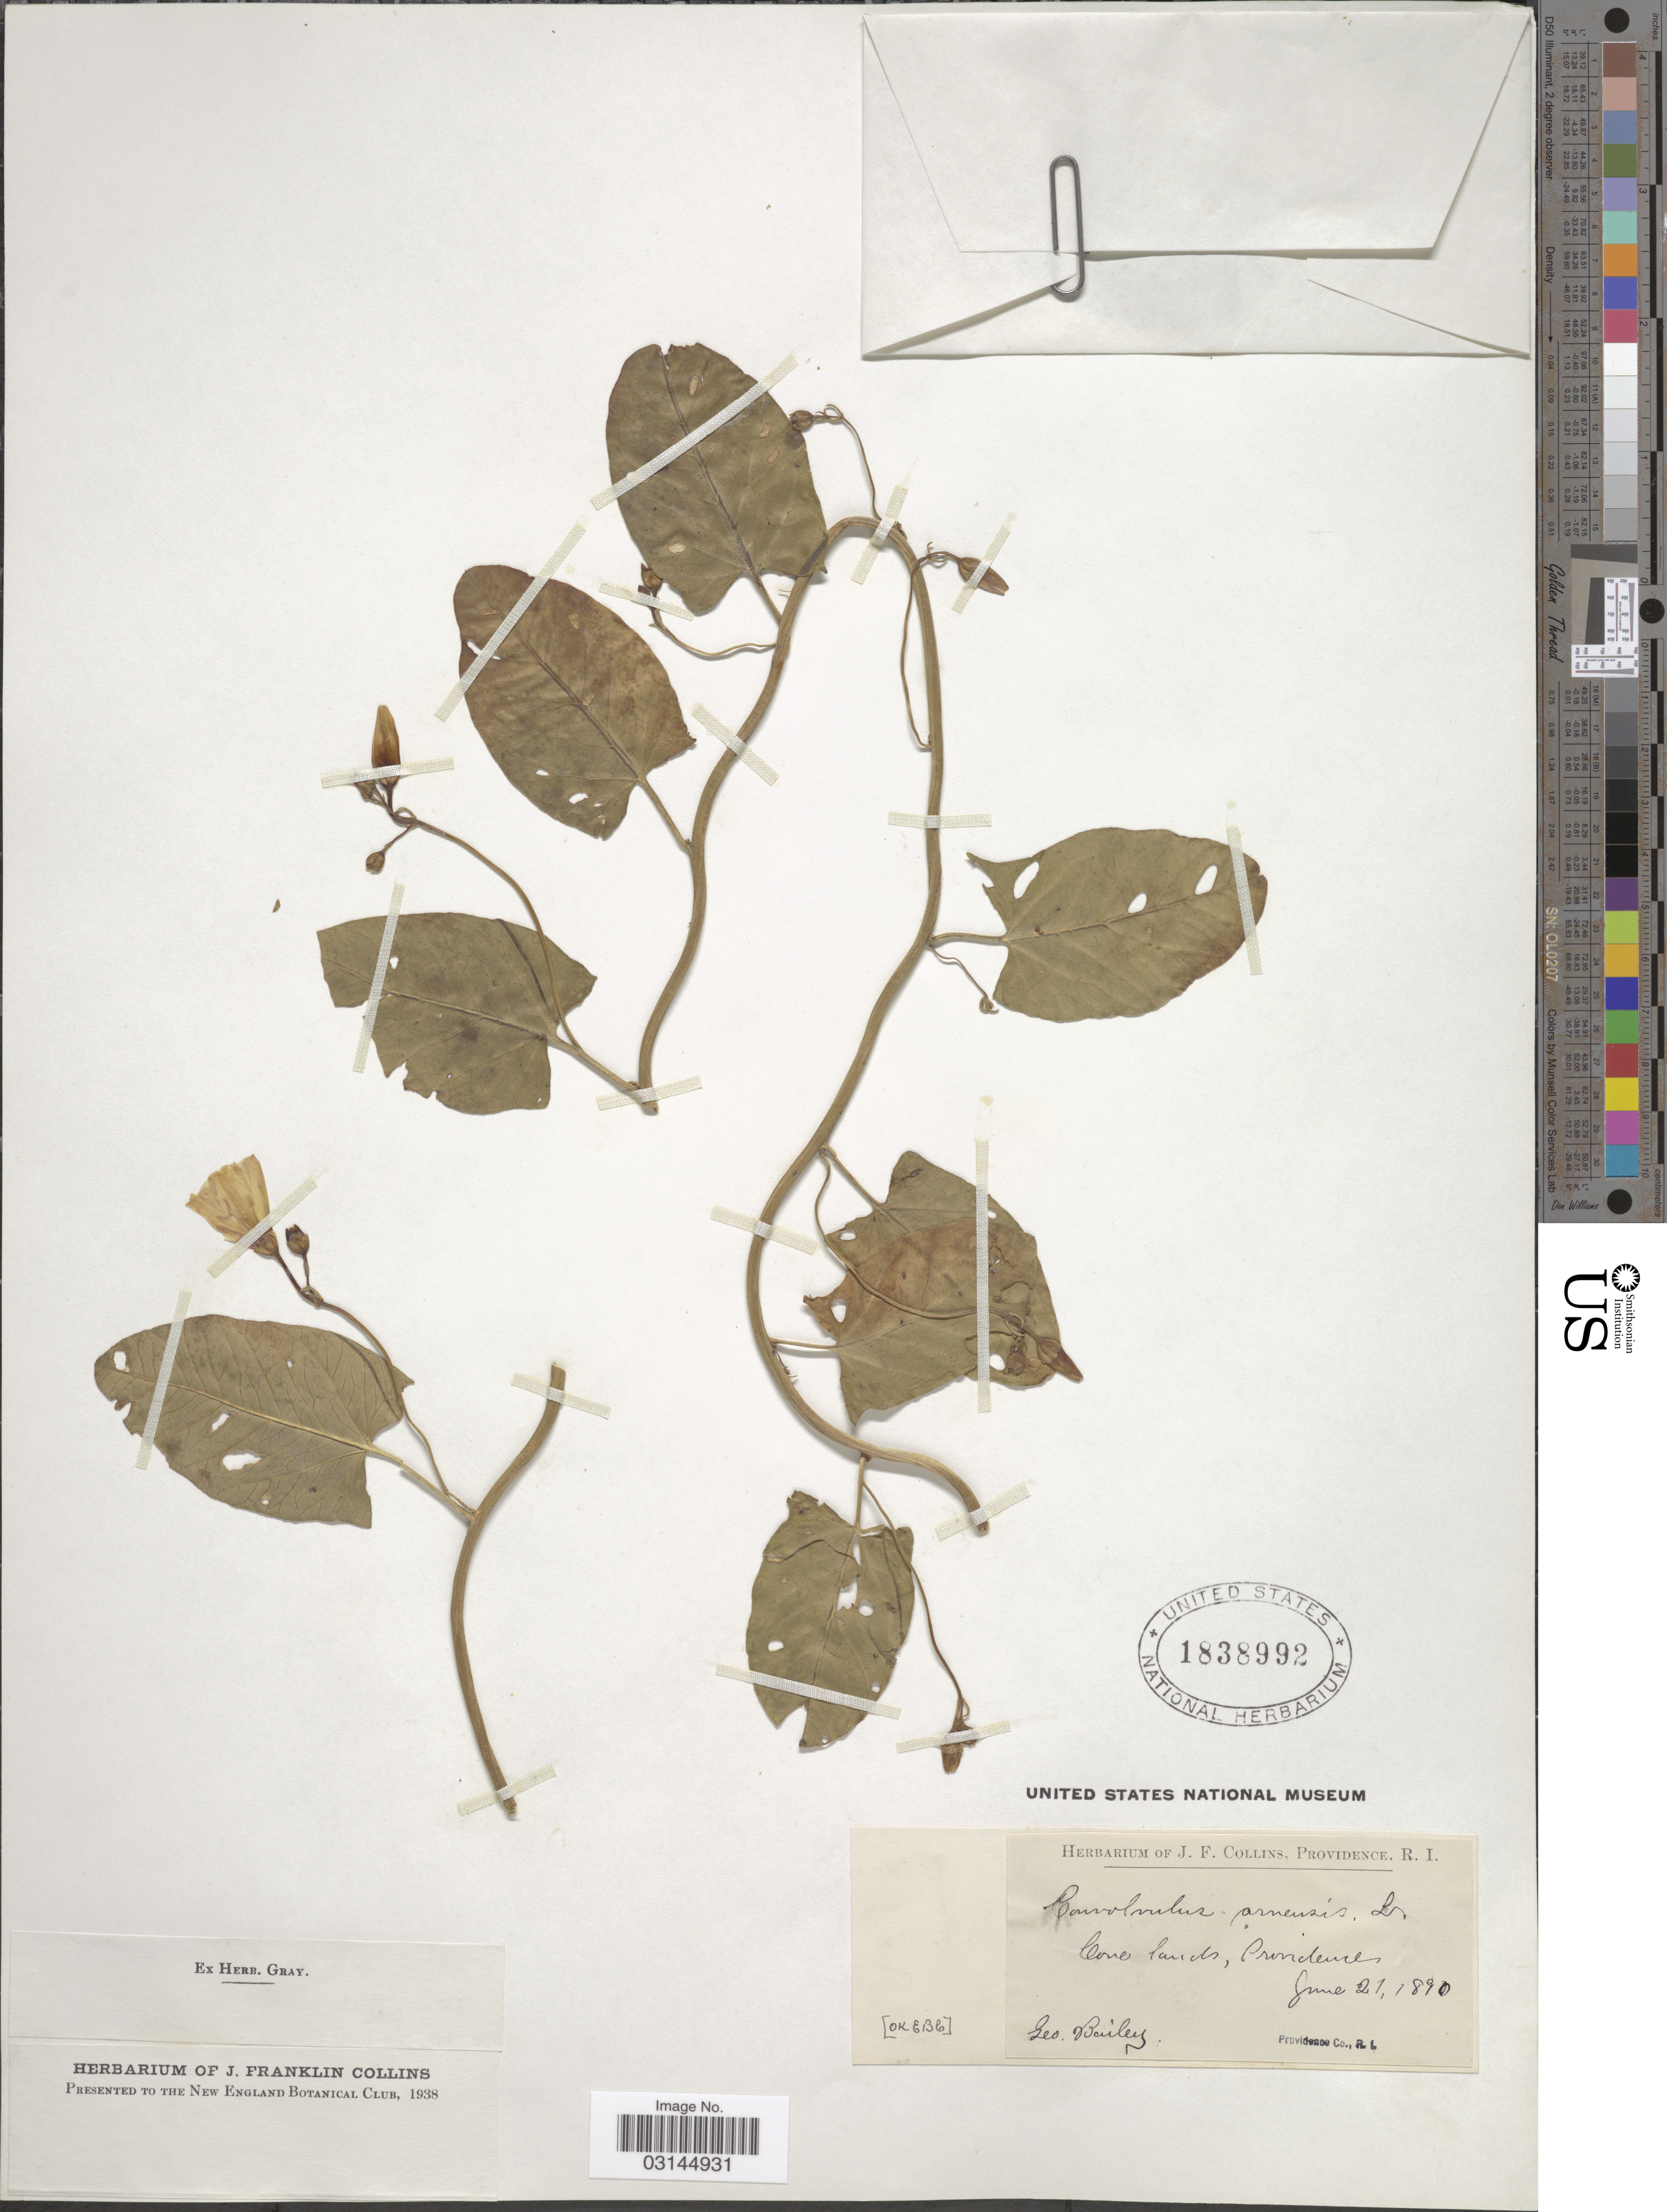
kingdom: Plantae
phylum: Tracheophyta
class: Magnoliopsida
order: Solanales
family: Convolvulaceae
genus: Convolvulus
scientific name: Convolvulus arvensis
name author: L.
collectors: G. W. Bailey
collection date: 1890-06-21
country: United States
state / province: Rhode Island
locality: Cove lands, Providence.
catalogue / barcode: US 1838992